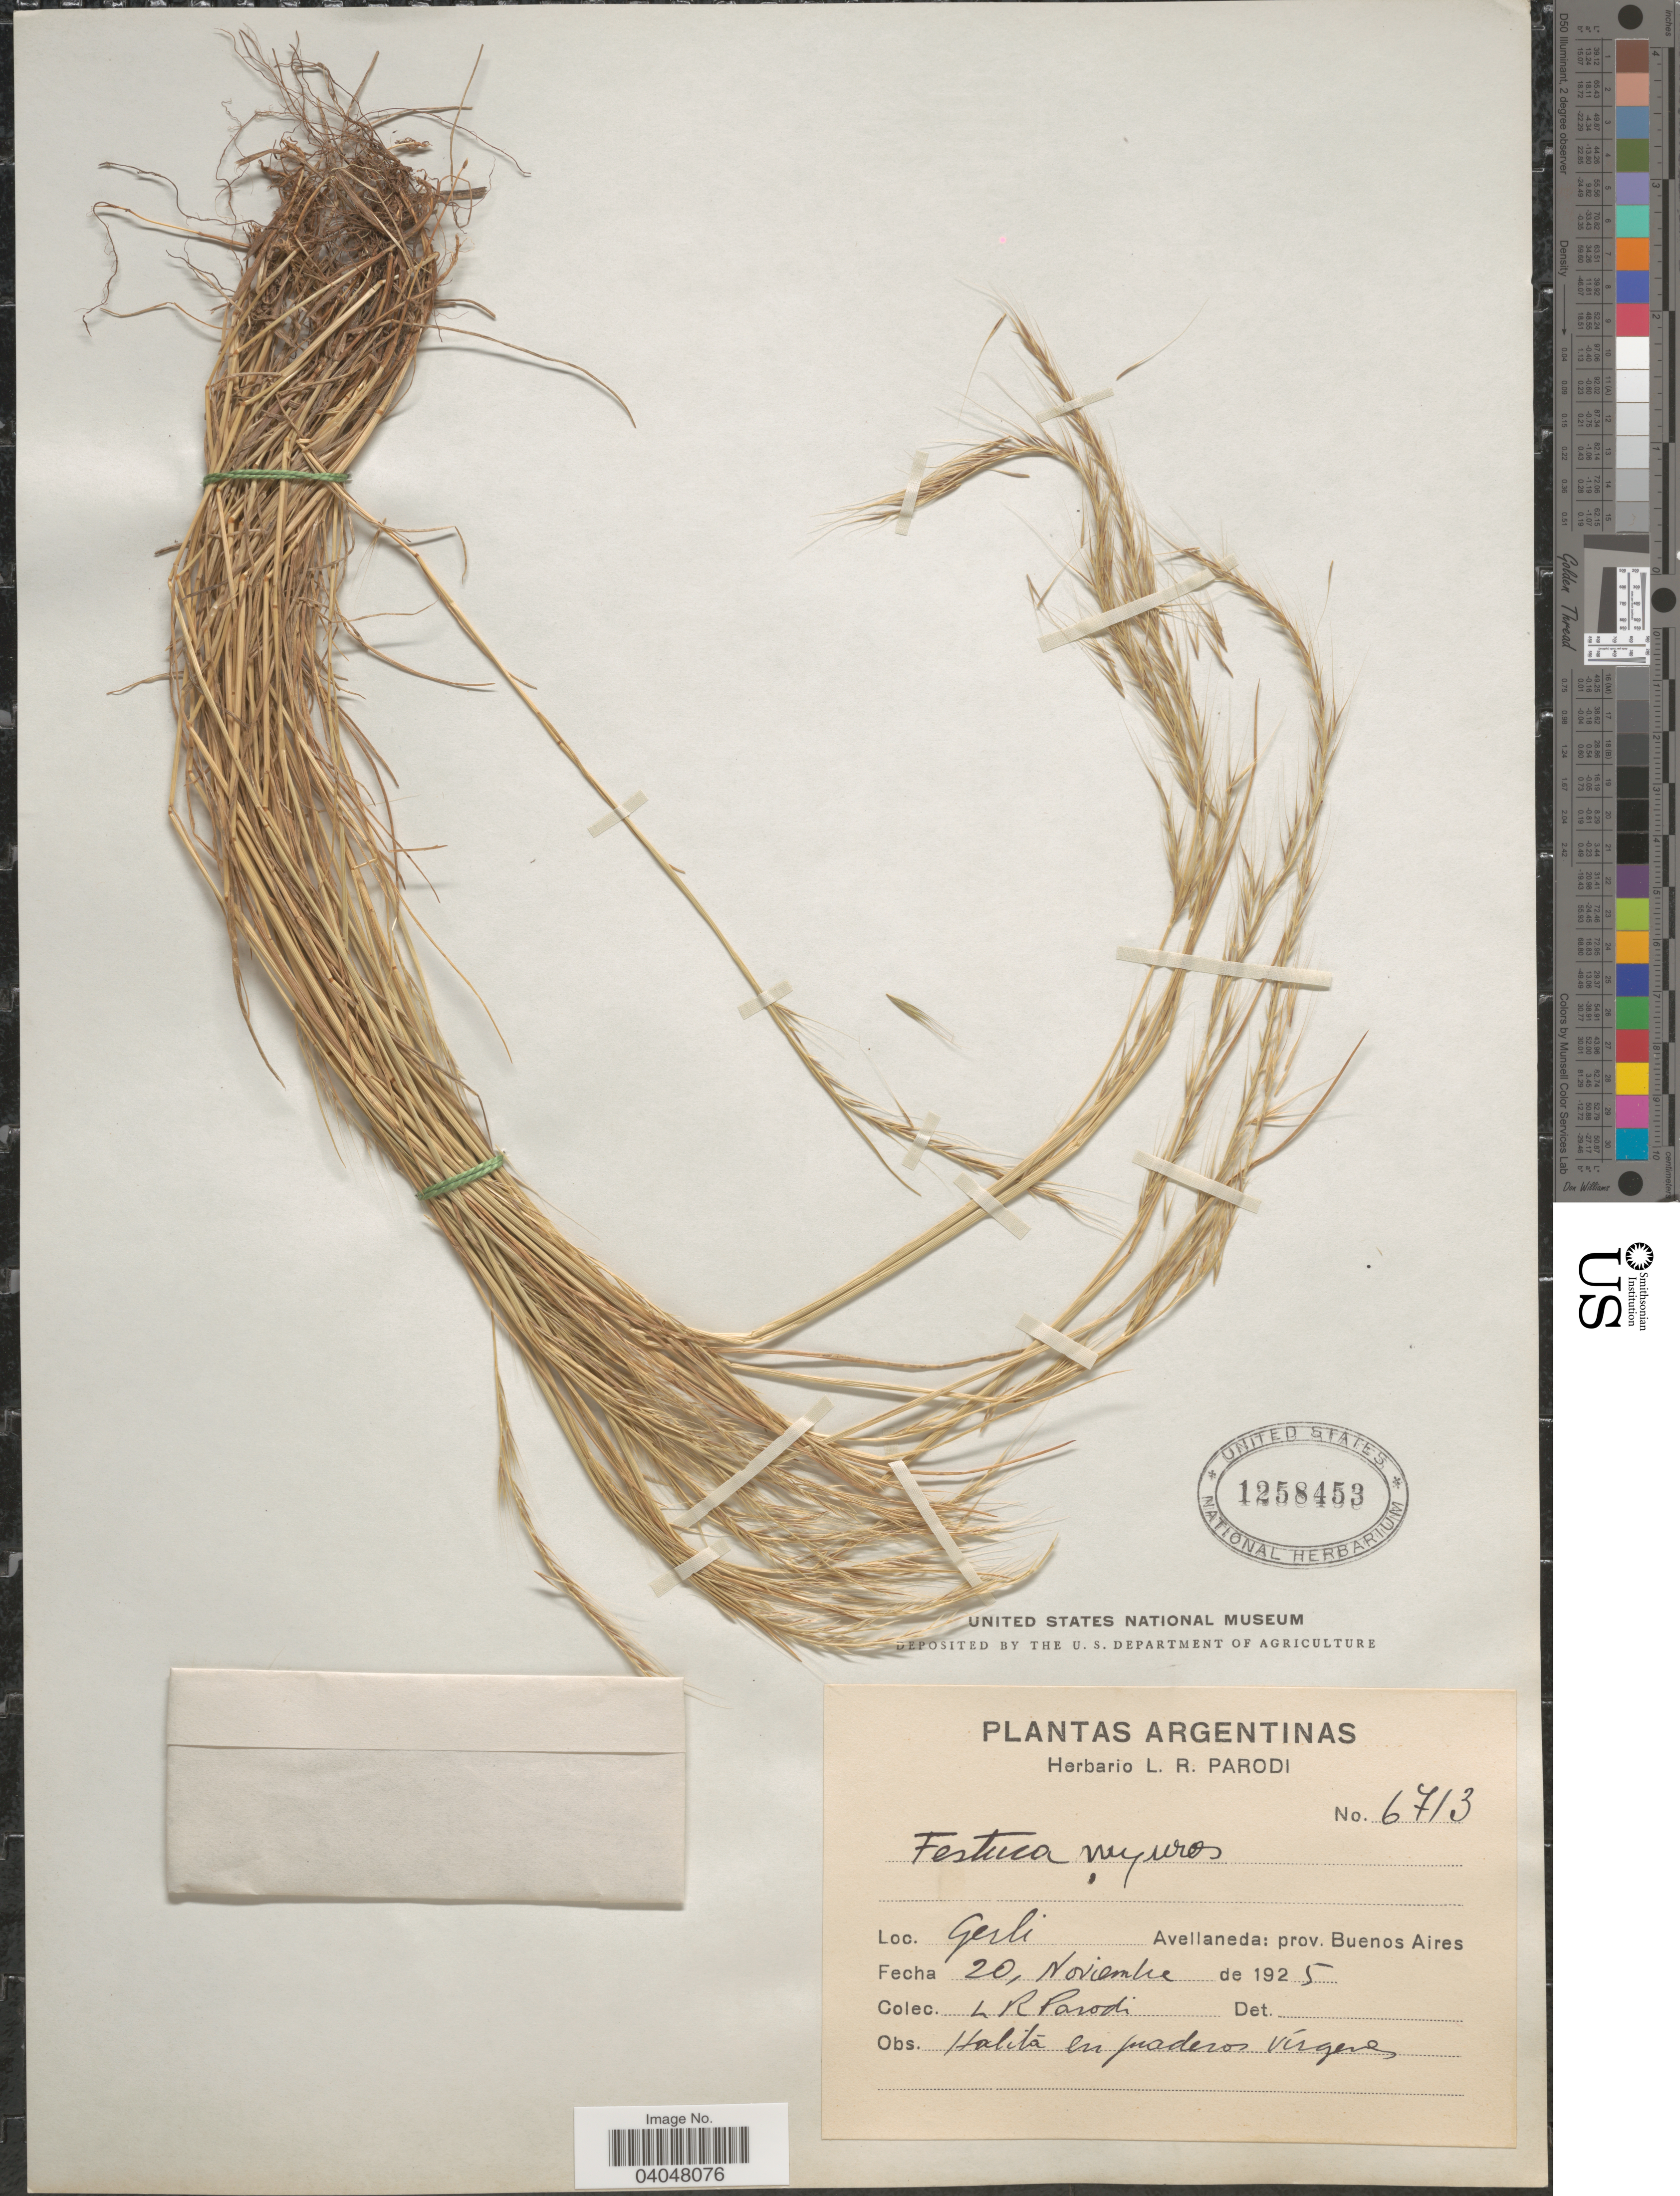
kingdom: Plantae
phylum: Tracheophyta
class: Liliopsida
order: Poales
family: Poaceae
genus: Festuca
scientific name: Festuca myuros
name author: L.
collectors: L. R. Parodi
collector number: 6713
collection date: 1925-11-20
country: Argentina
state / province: Buenos Aires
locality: Gerli. Avellaneda.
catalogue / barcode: US 1258453